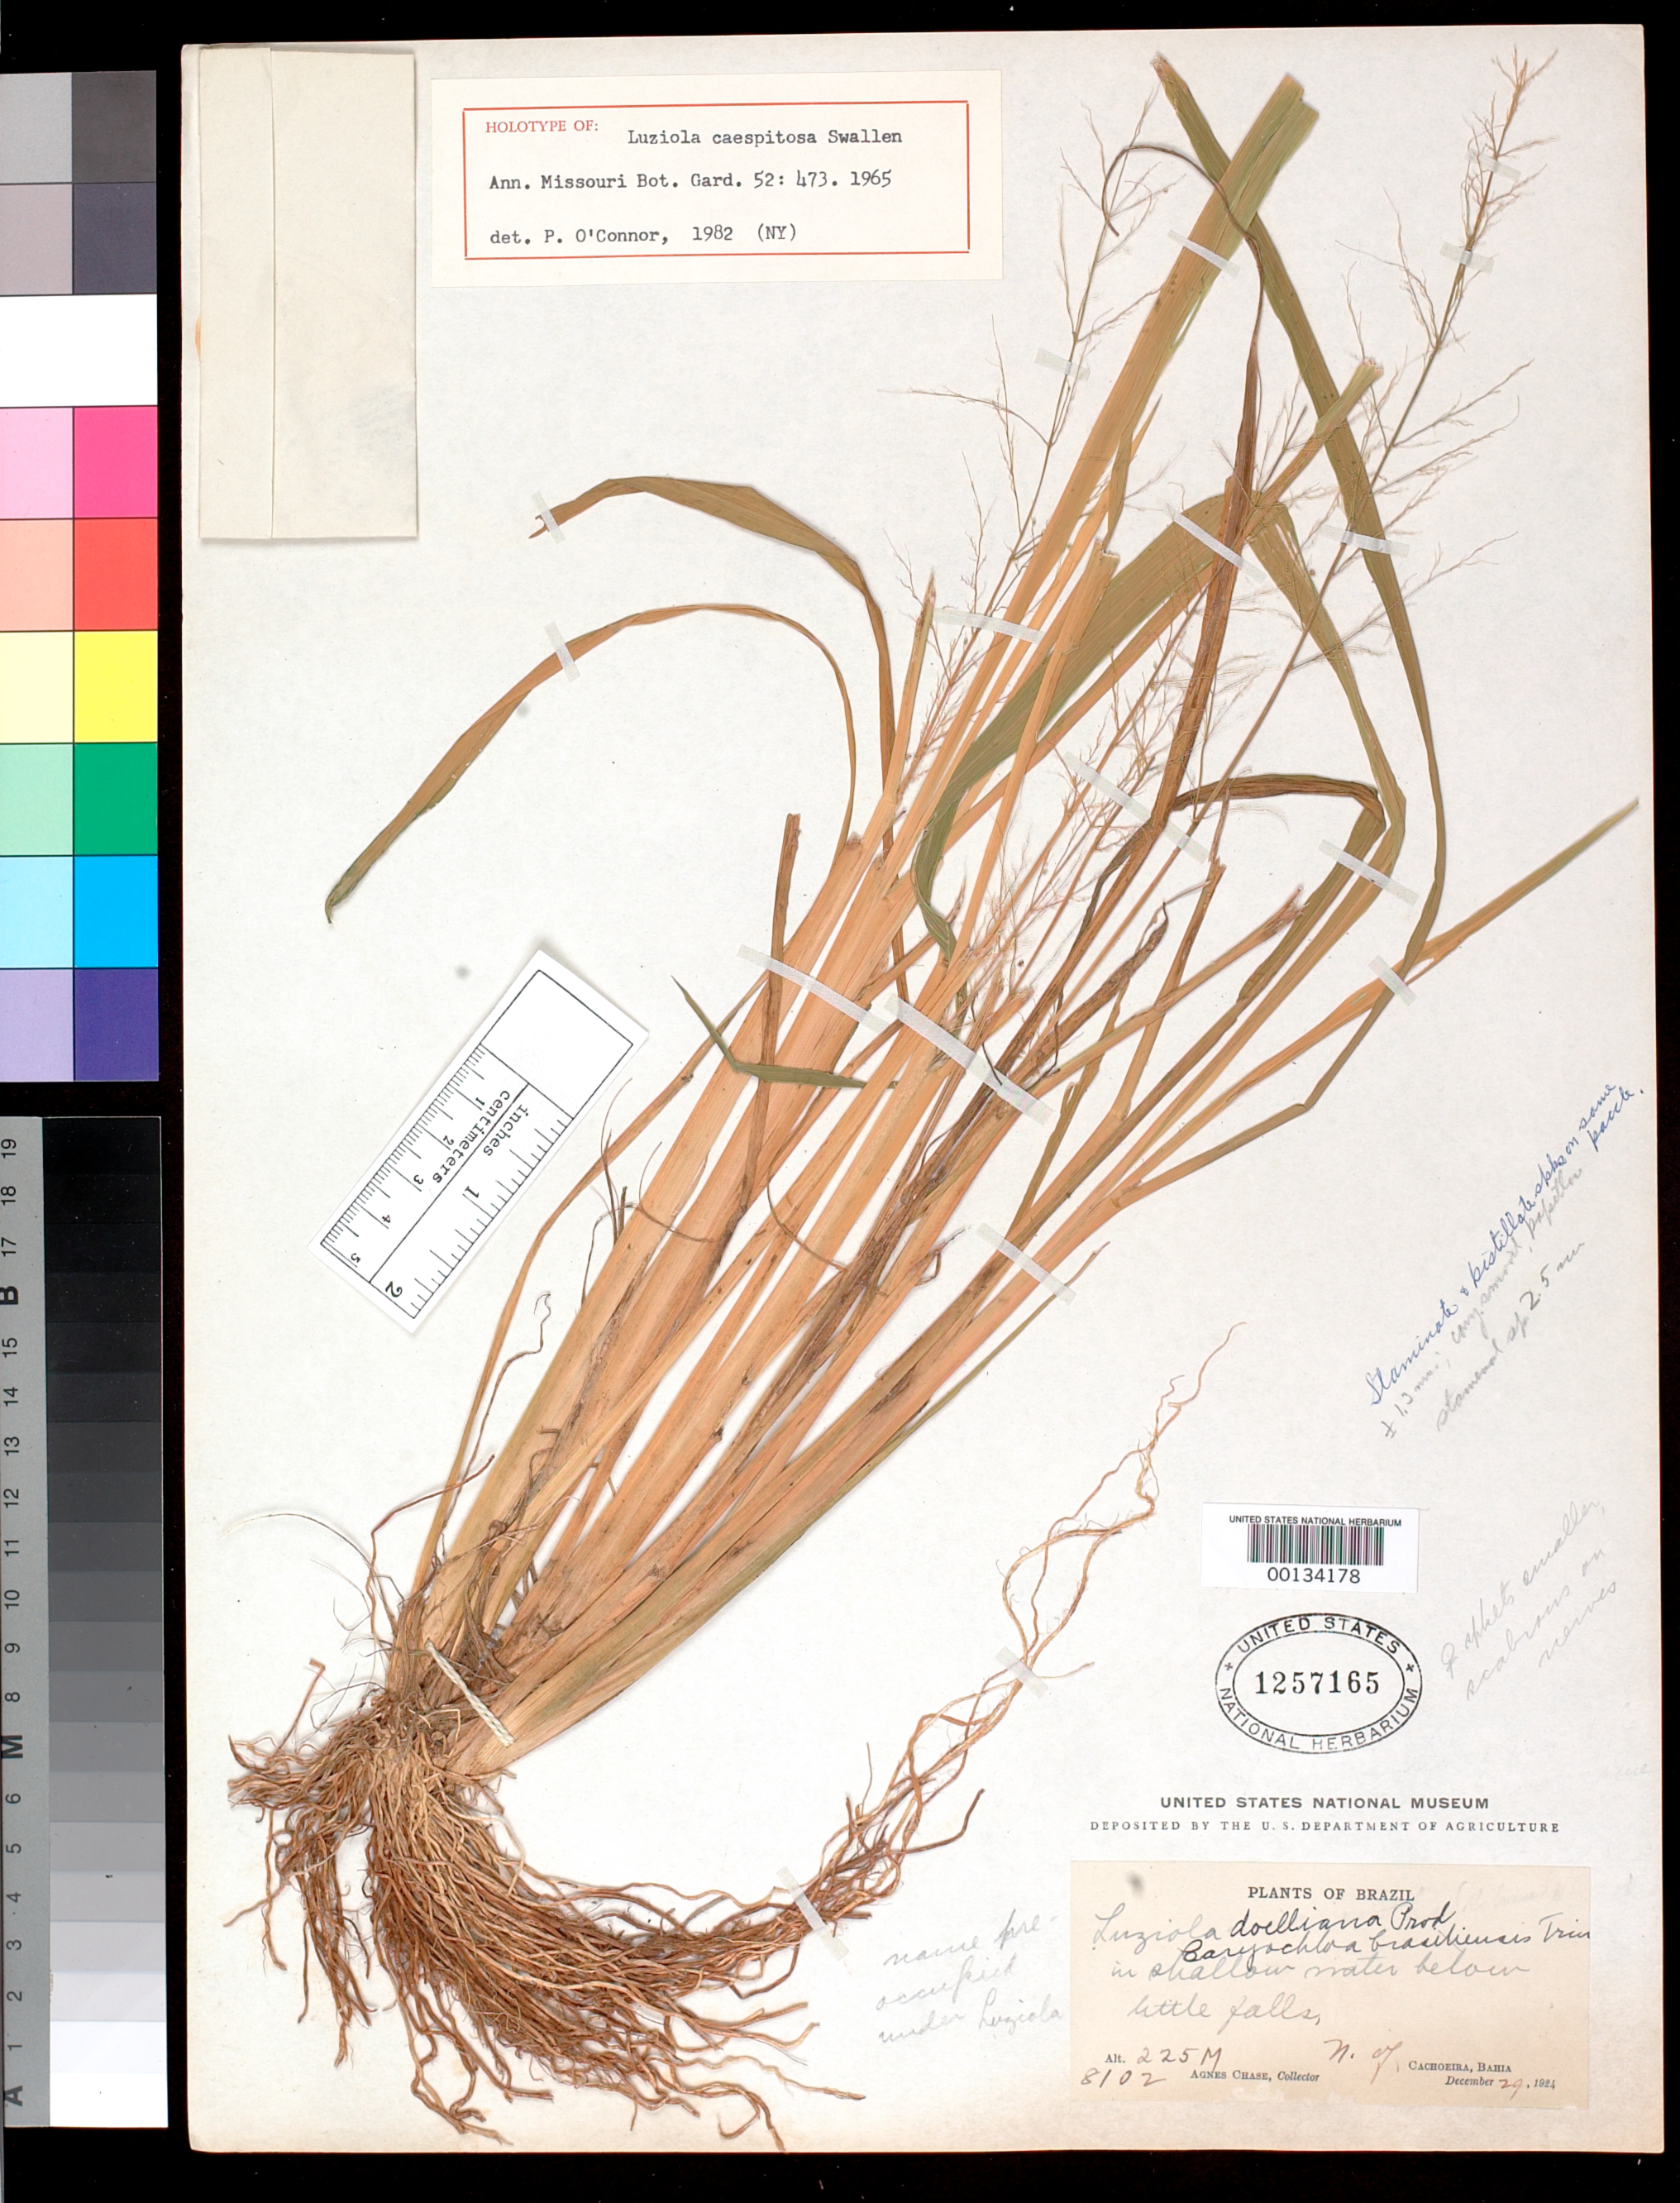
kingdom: Plantae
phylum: Tracheophyta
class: Liliopsida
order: Poales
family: Poaceae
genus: Luziola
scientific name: Luziola caespitosa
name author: Swallen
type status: Holotype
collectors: A. Chase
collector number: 8102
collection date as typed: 29 Dec 1924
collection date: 1924-12-29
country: Brazil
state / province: Bahia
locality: N of Cachoeira.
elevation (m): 225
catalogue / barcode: US 1257165